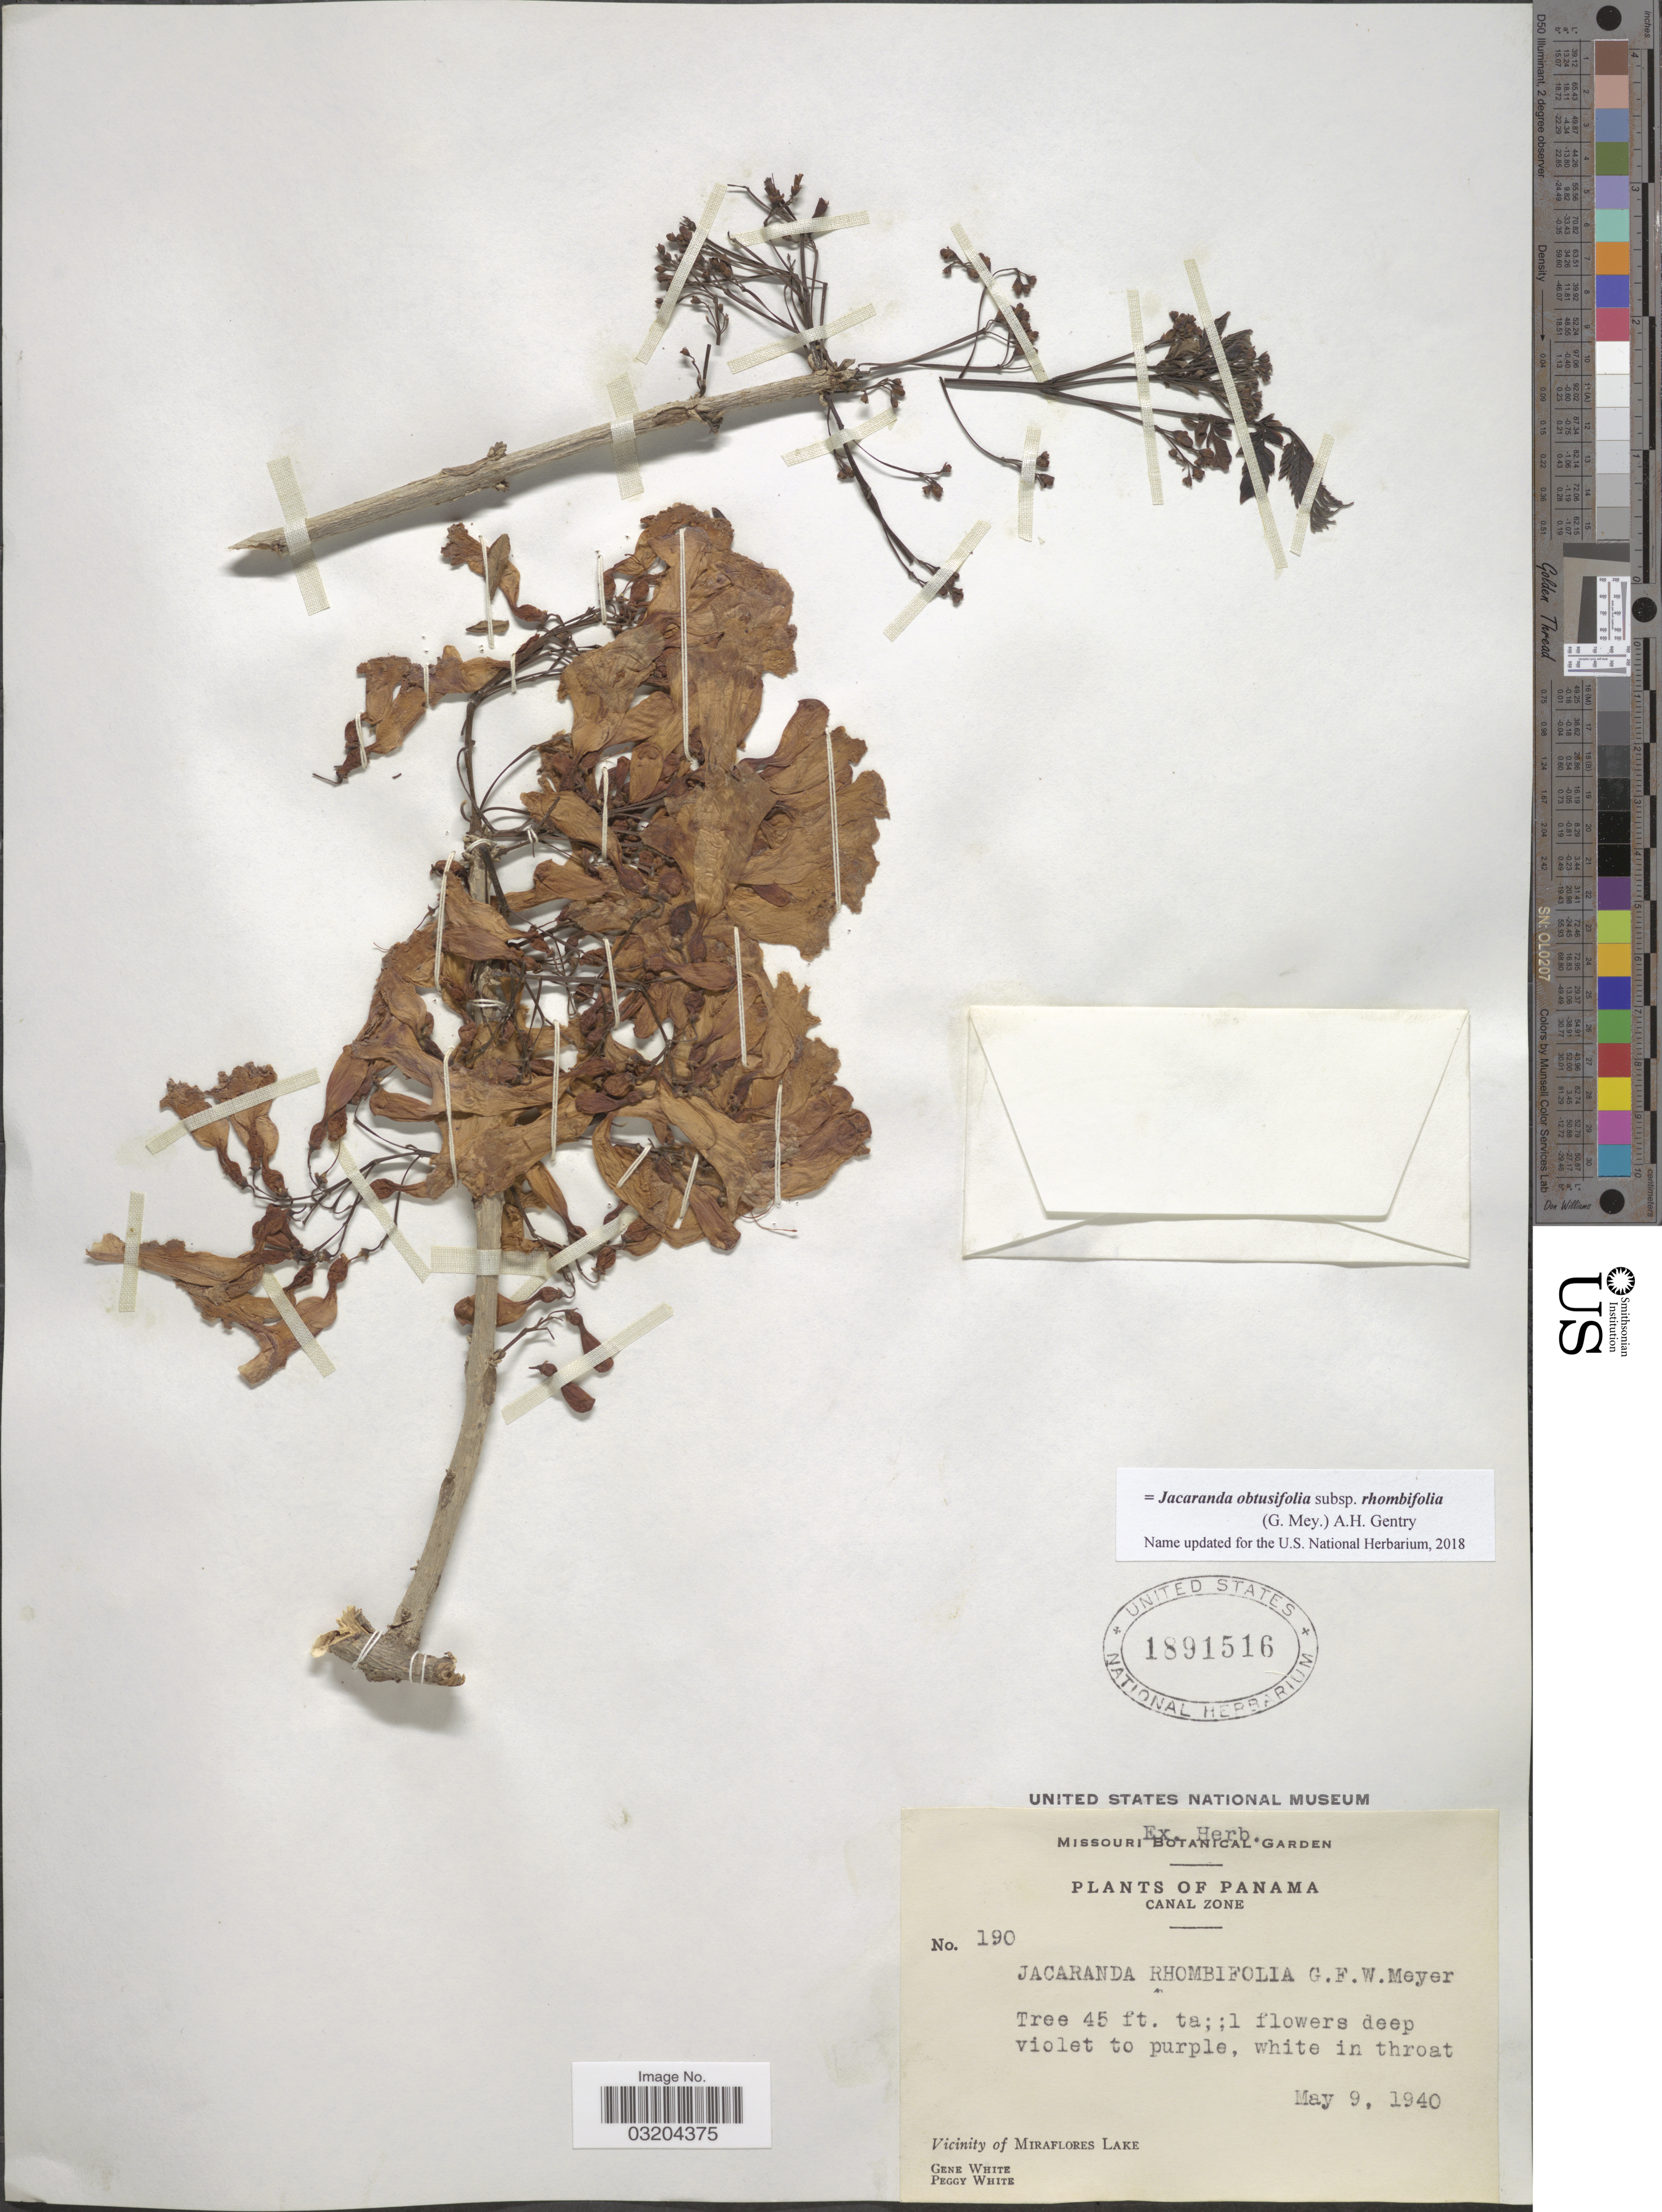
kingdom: Plantae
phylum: Tracheophyta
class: Magnoliopsida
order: Lamiales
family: Bignoniaceae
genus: Jacaranda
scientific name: Jacaranda obtusifolia subsp. rhombifolia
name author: (G. Mey.) A.H. Gentry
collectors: G. White & P. White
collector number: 190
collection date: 1940-05-09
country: Panama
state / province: Panamá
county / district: Canal Zone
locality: Canal Zone. Vicinity of Miraflores Lake.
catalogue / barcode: US 1891516